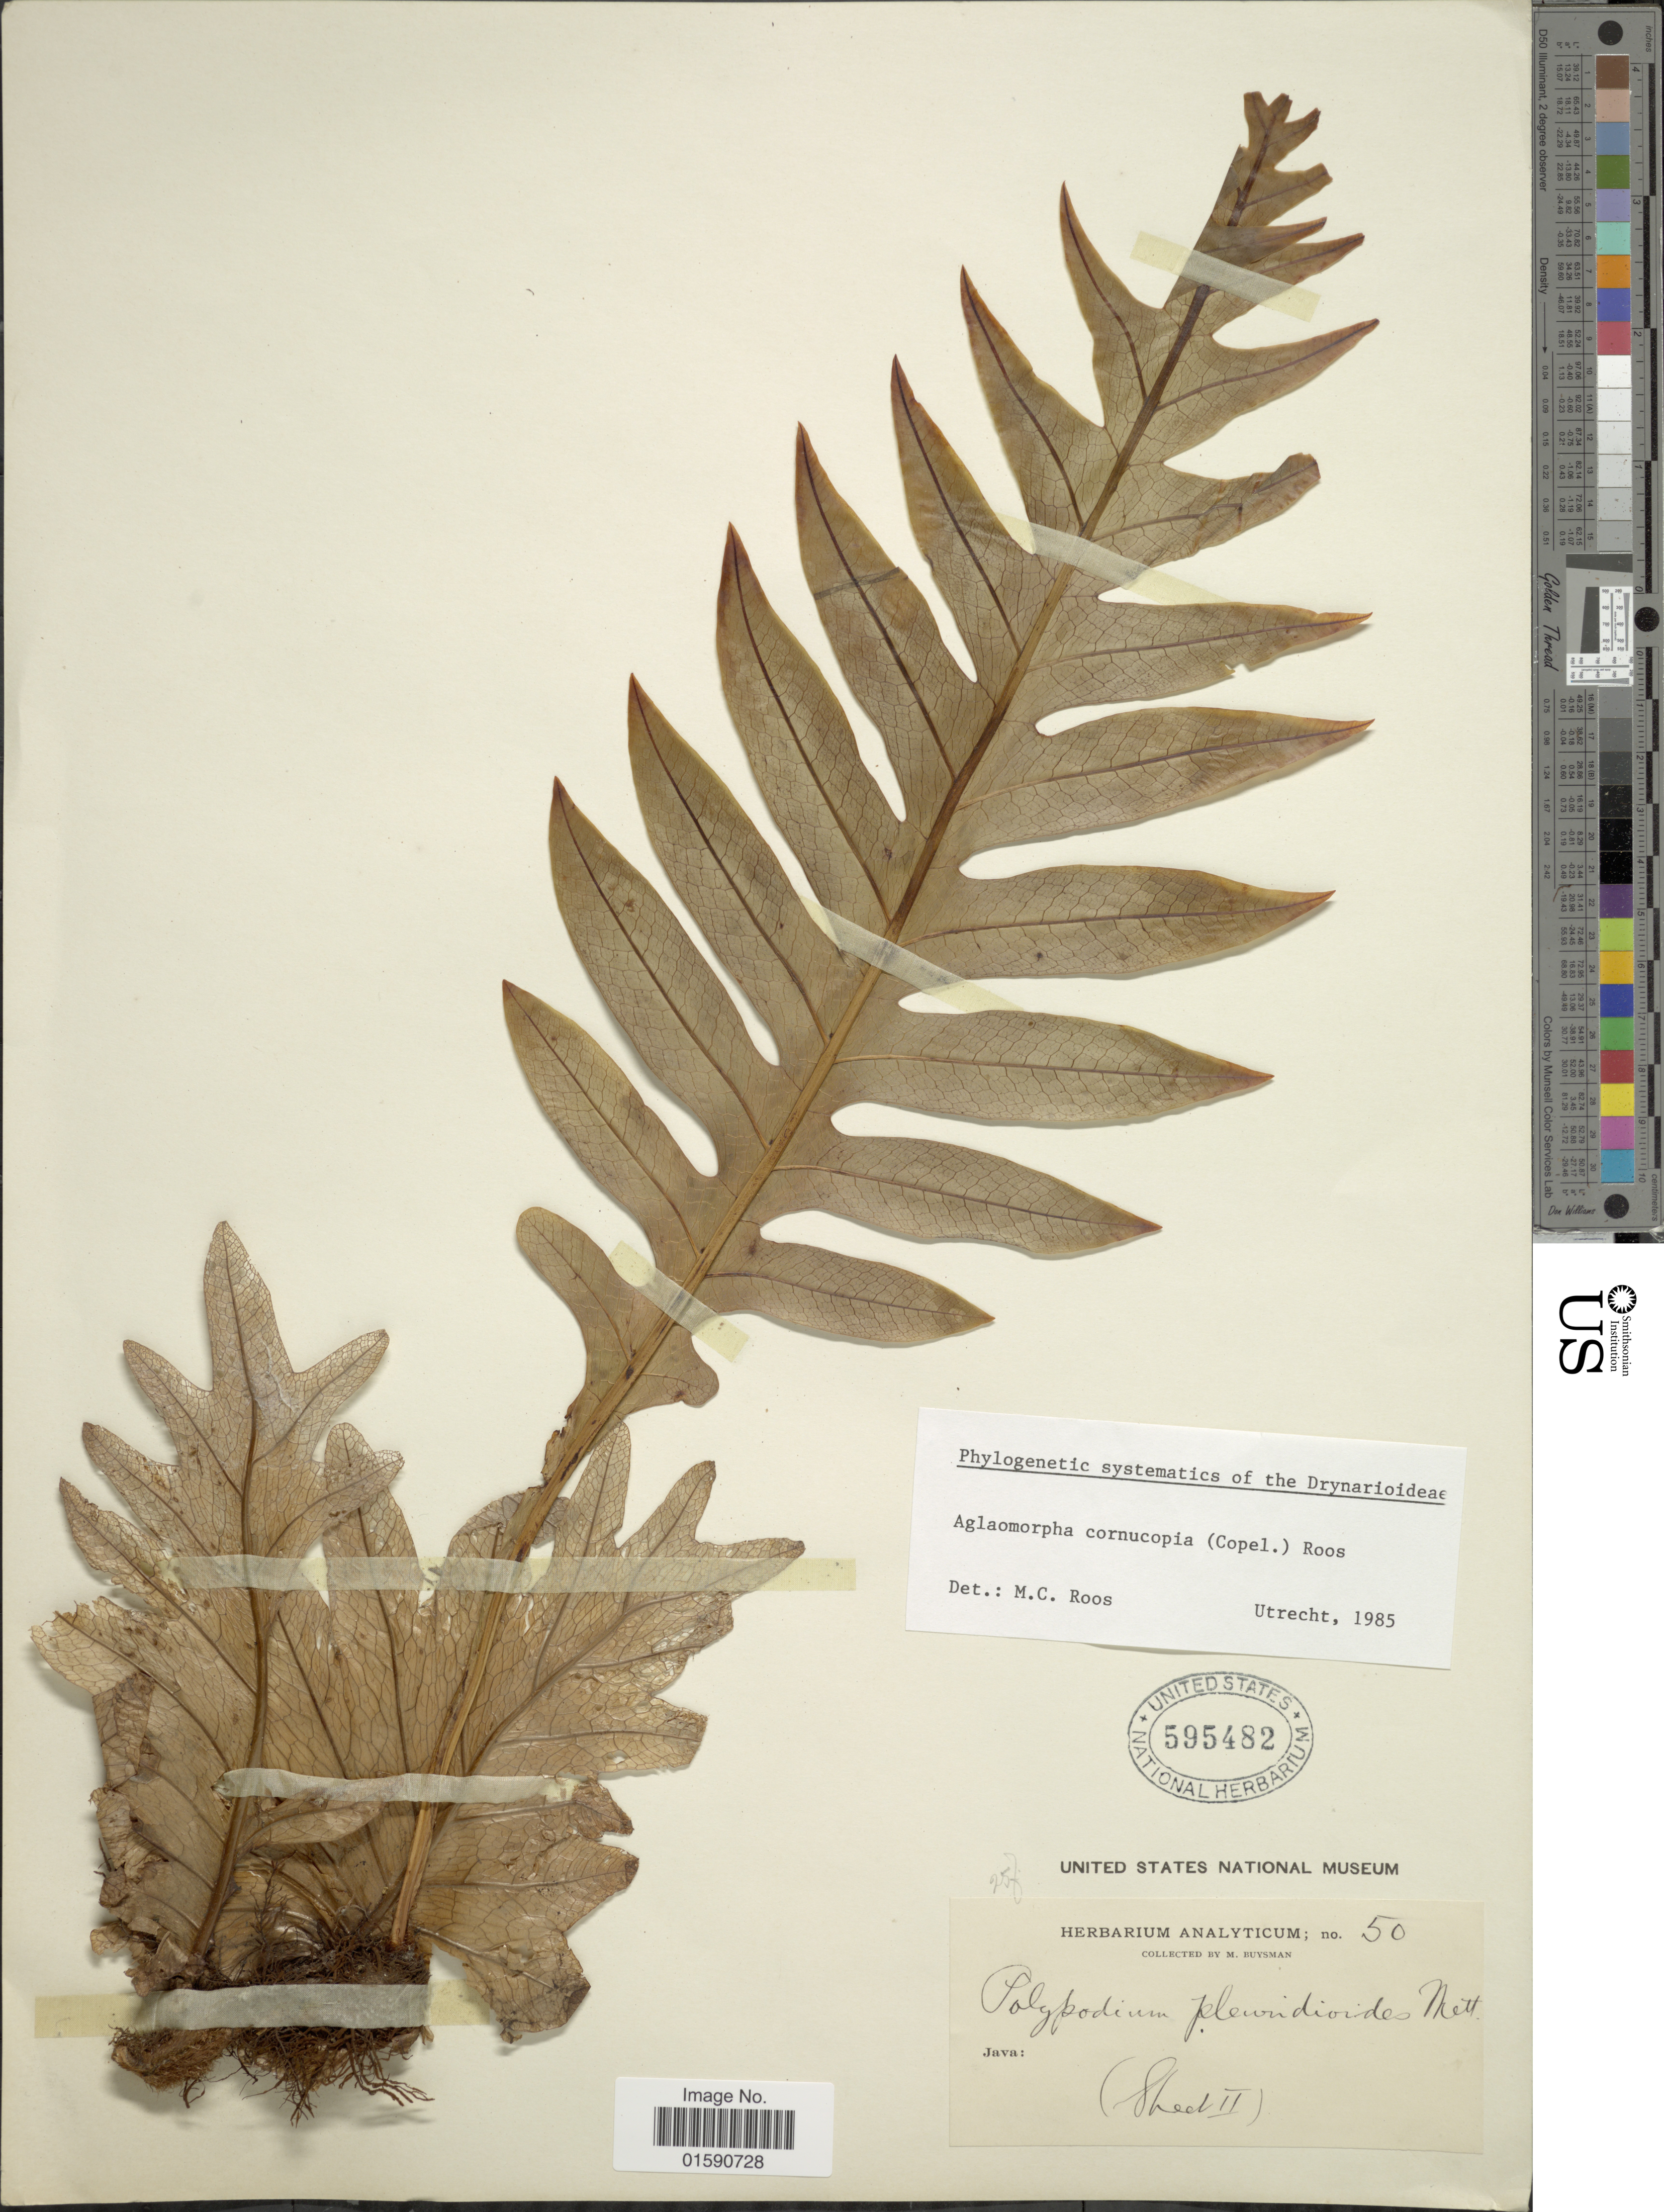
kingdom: Plantae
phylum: Tracheophyta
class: Polypodiopsida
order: Polypodiales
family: Polypodiaceae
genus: Drynaria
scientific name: Drynaria pleuridioides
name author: C. Presl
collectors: M. Buysman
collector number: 50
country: Indonesia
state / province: Java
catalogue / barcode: US 595482